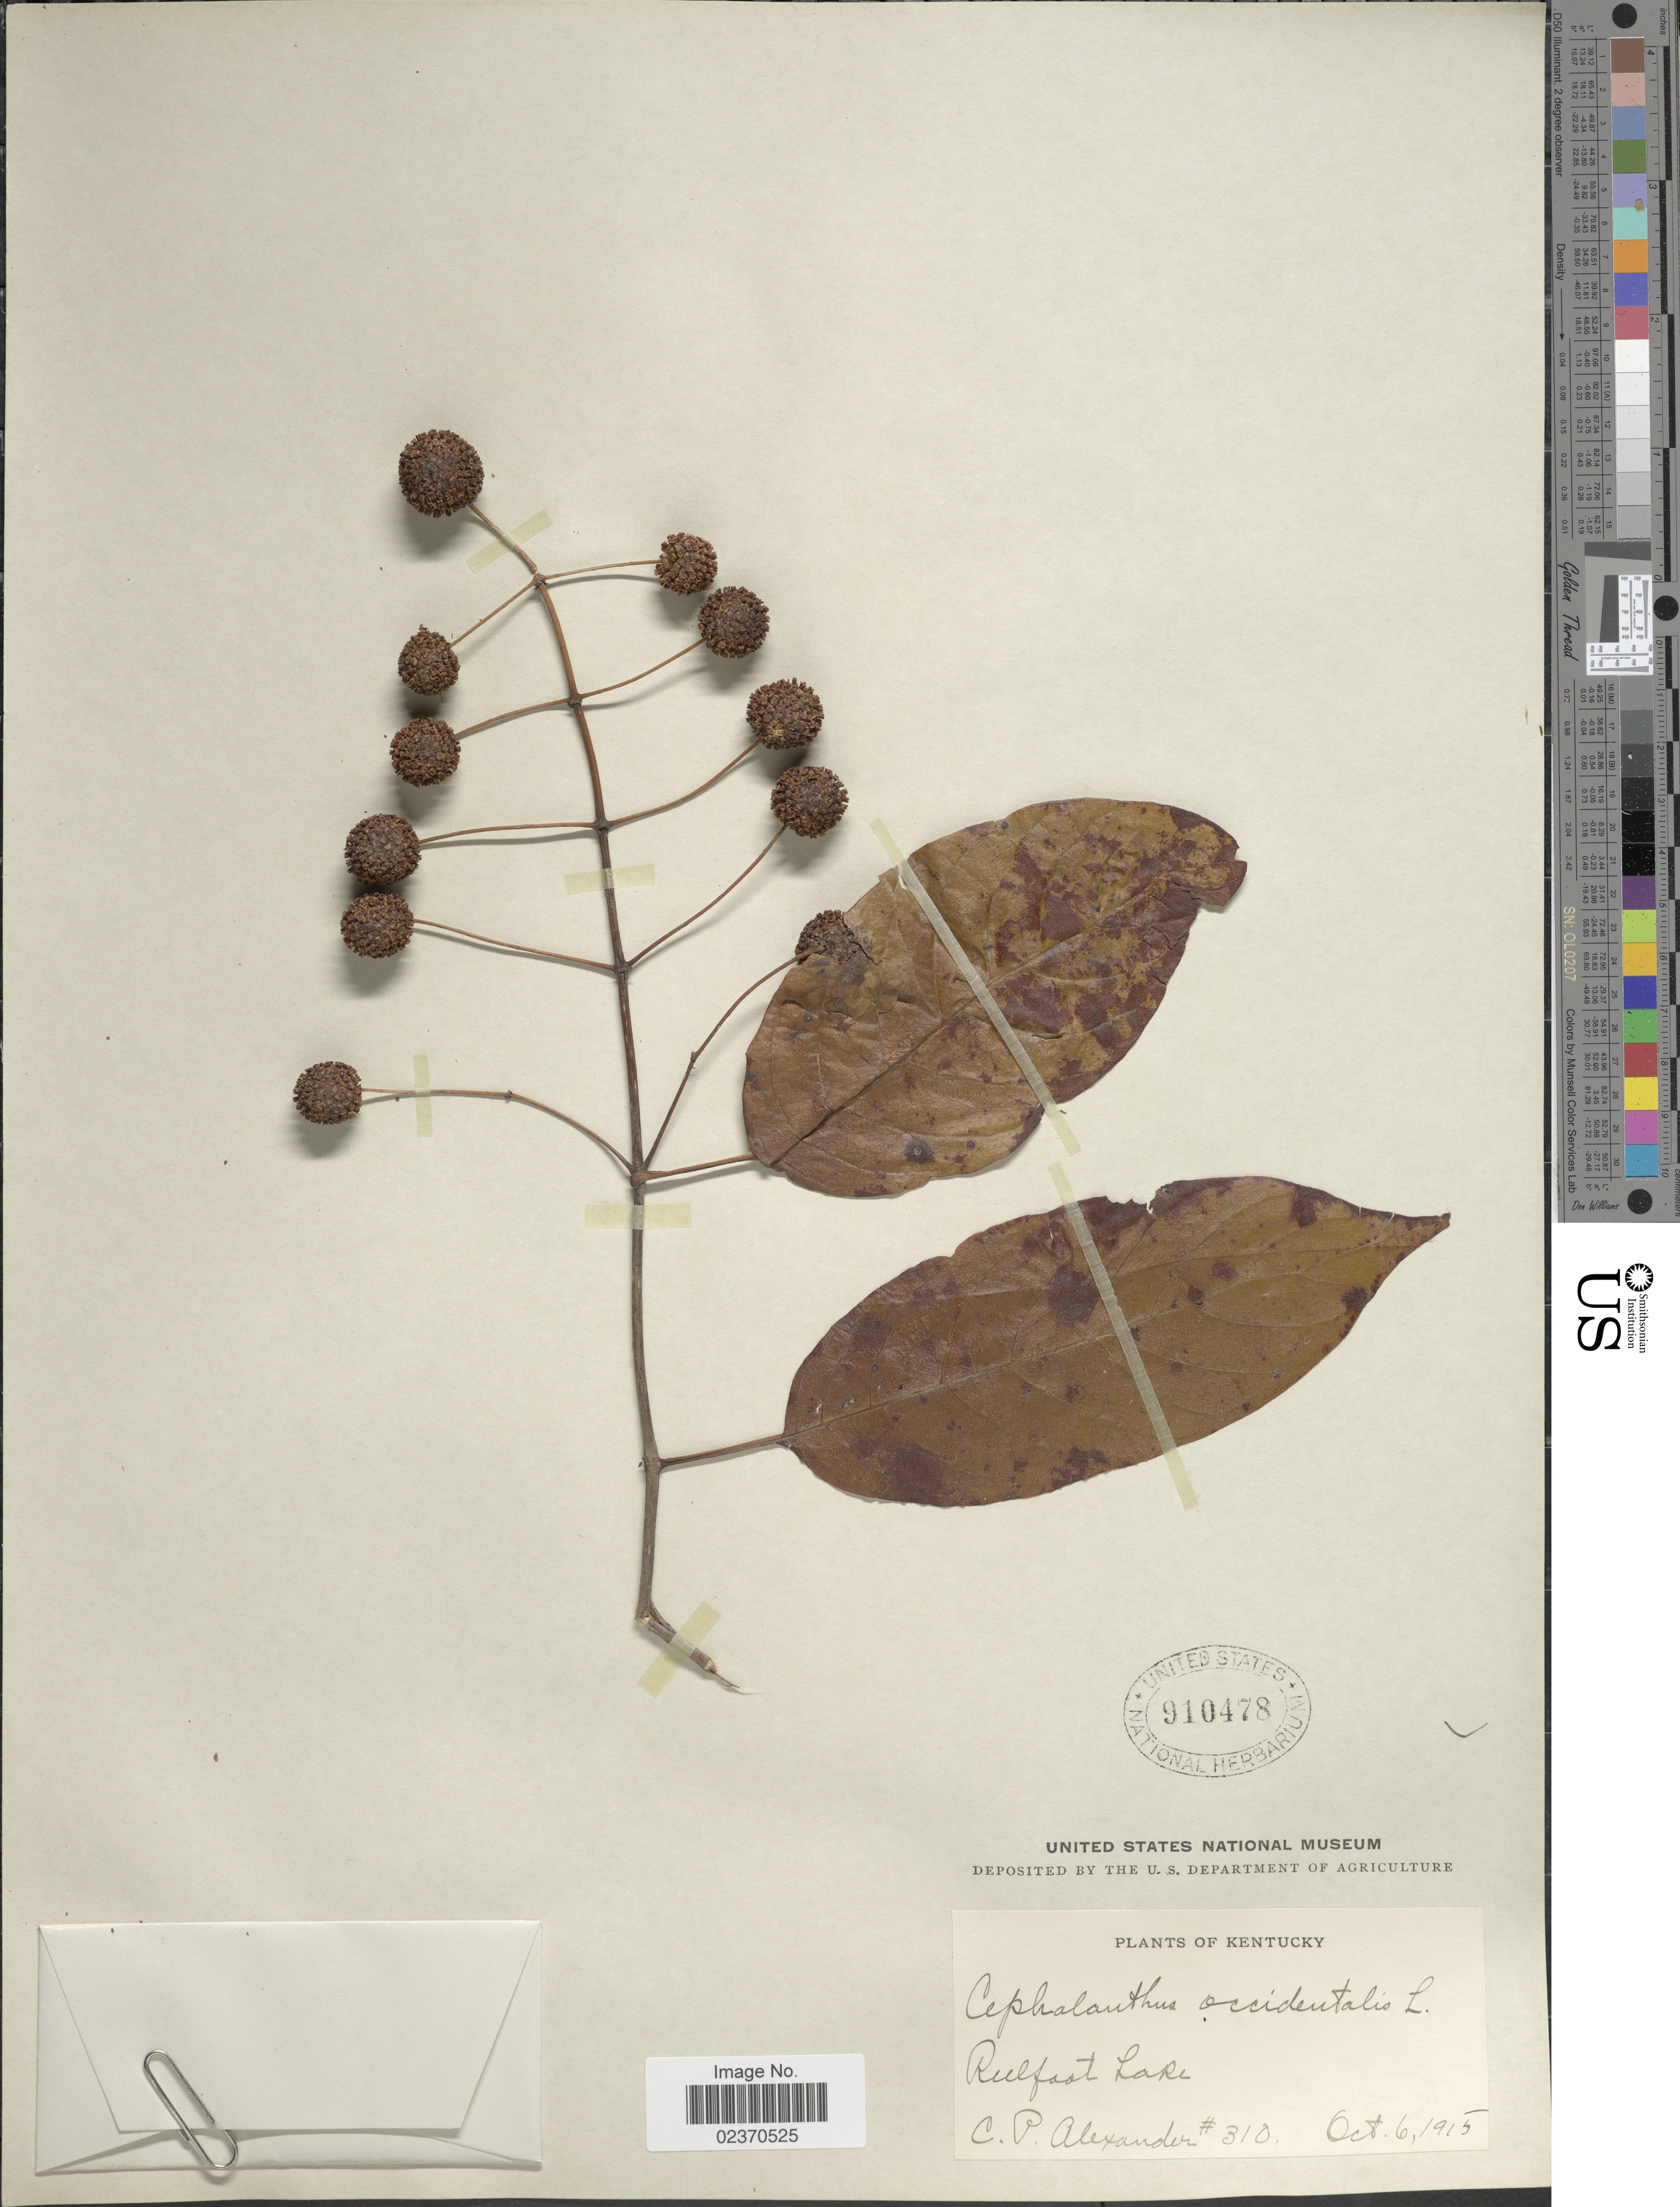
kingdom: Plantae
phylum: Tracheophyta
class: Magnoliopsida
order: Gentianales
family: Rubiaceae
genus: Cephalanthus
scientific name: Cephalanthus occidentalis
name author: L.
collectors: C. P. Alexander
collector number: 310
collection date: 1915-10-06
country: United States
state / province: Kentucky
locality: Reelfoot Lake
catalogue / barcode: US 910478